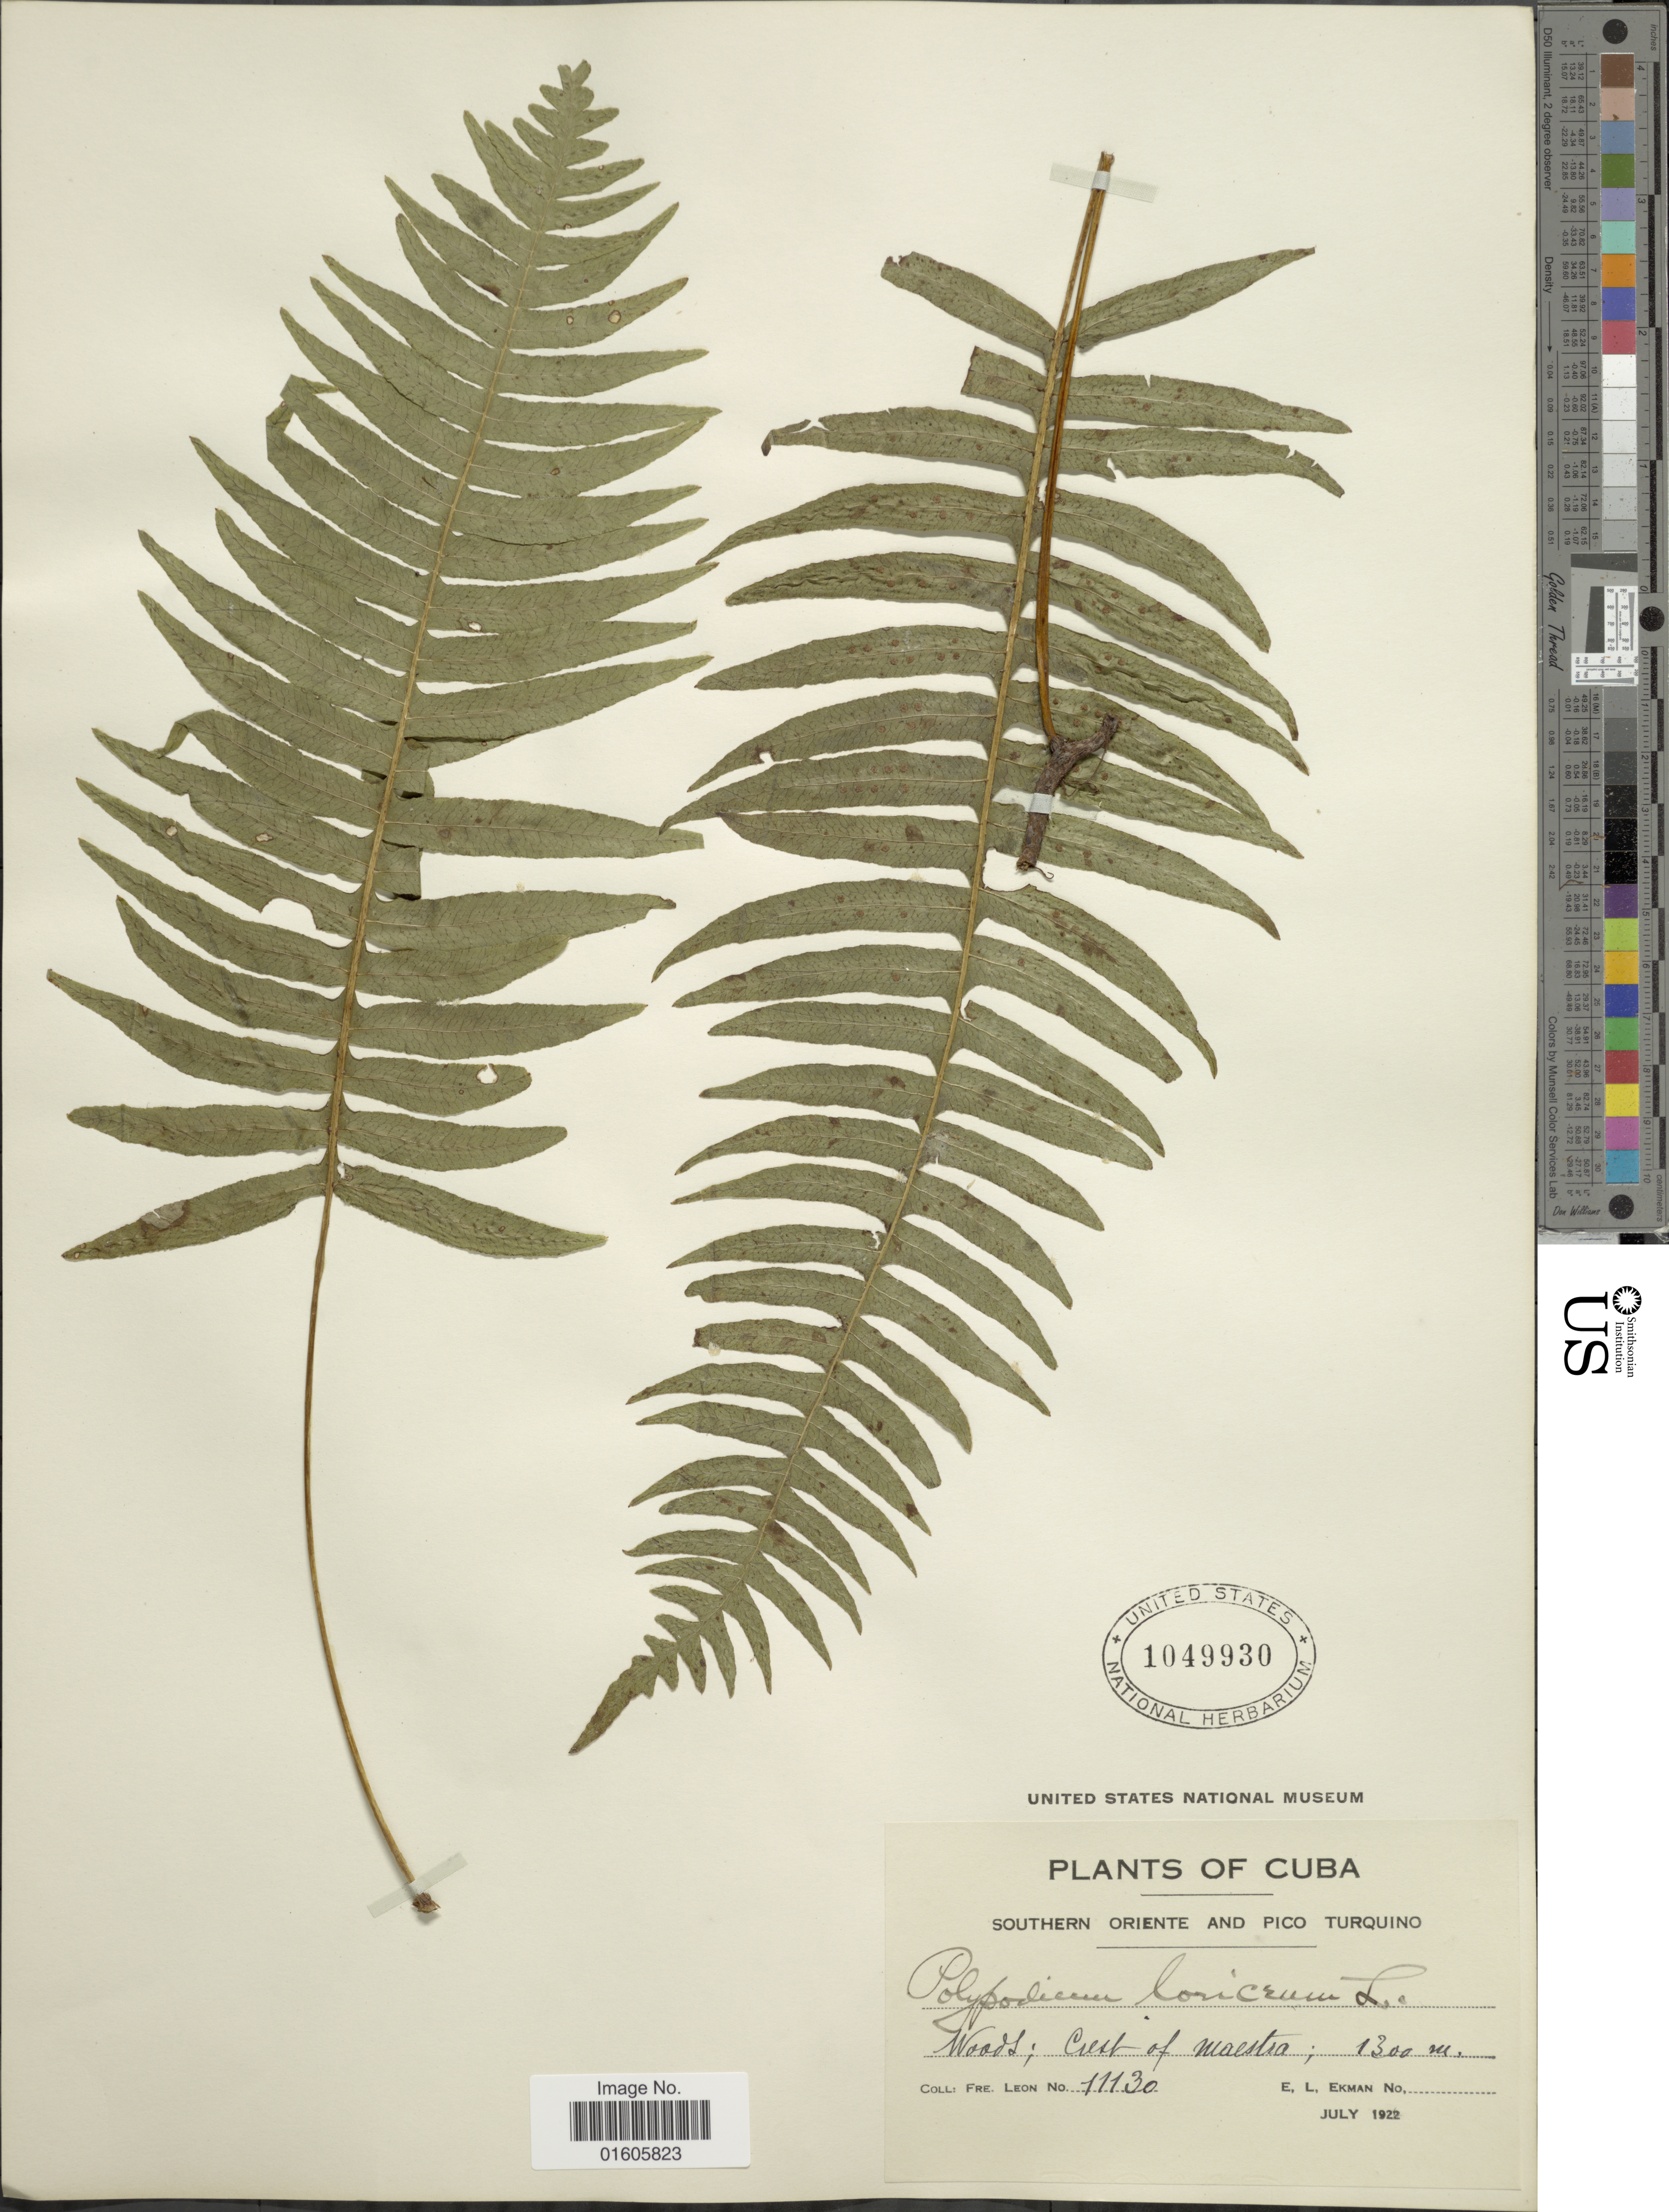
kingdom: Plantae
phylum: Tracheophyta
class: Polypodiopsida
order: Polypodiales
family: Polypodiaceae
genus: Serpocaulon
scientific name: Serpocaulon loriceum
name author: (L.) A.R. Sm.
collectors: Bro. León & E. L. Ekman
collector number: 11130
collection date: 1922-07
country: Cuba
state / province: Oriente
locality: Southern Oriente and Pico Turquino.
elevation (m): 1300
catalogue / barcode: US 1049930